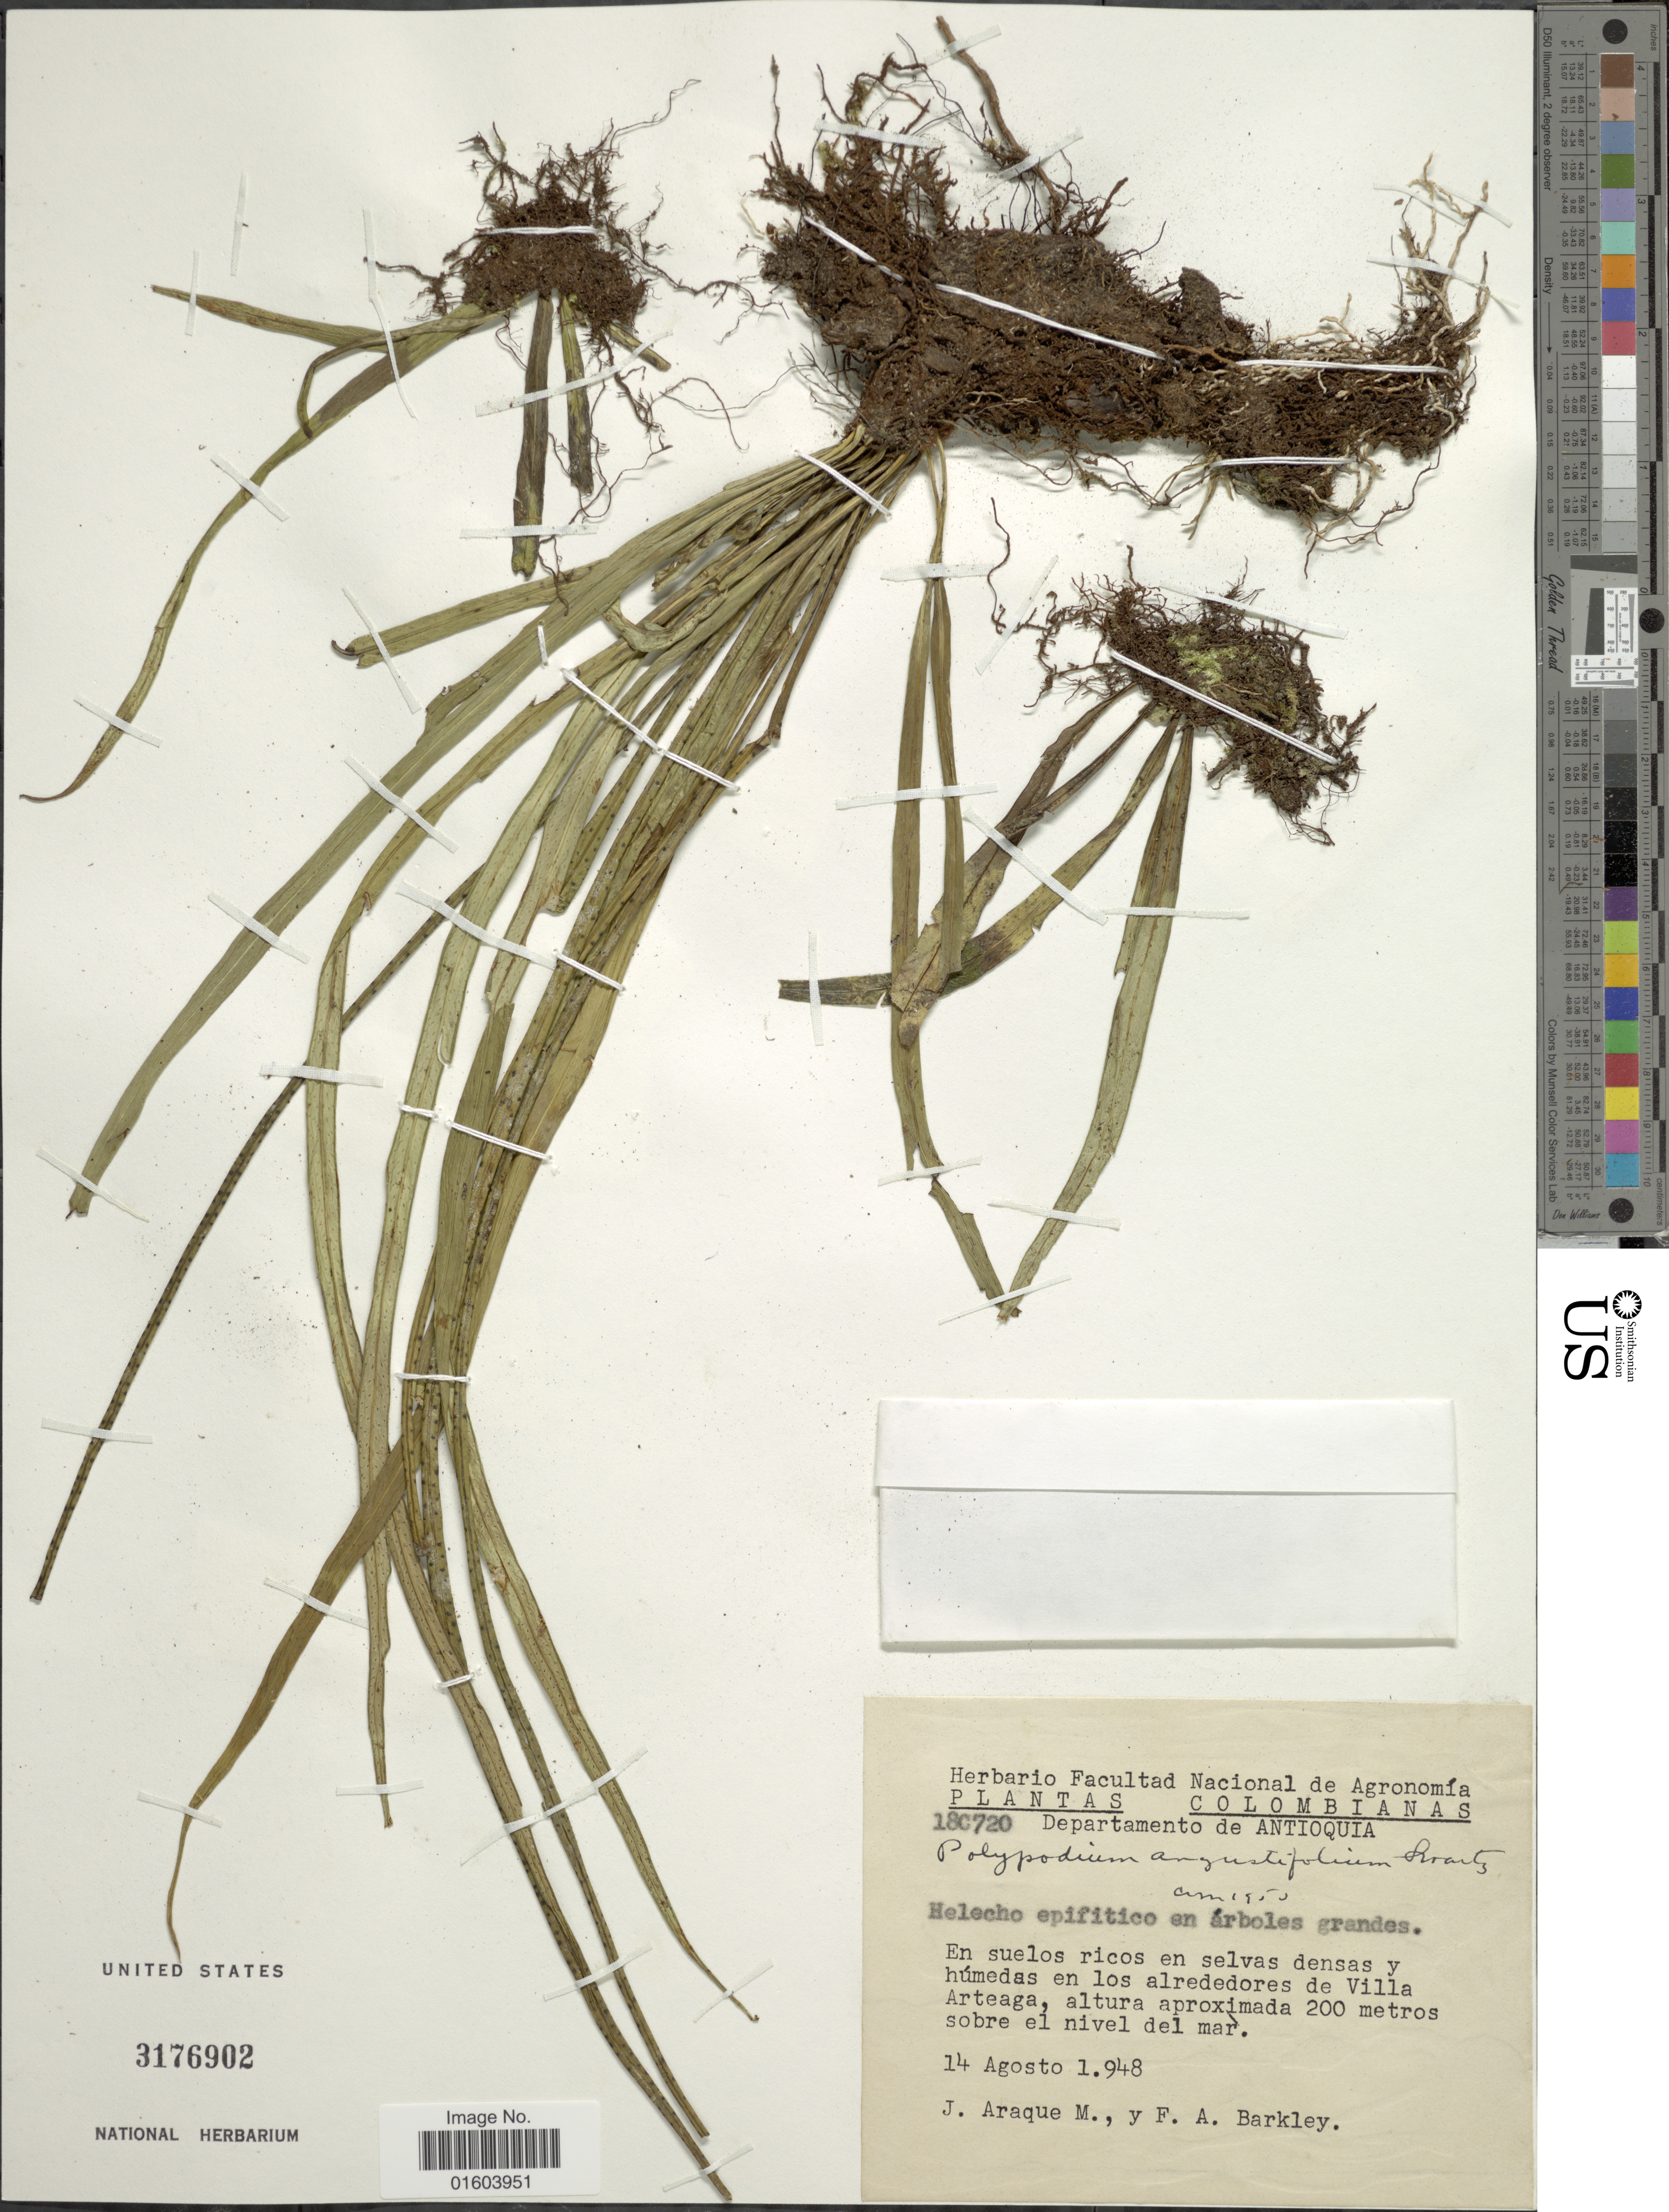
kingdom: Plantae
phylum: Tracheophyta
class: Polypodiopsida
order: Polypodiales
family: Polypodiaceae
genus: Campyloneurum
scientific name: Campyloneurum angustifolium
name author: (Sw.) Fée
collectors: J. Araque Molina & F. A. Barkley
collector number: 18c720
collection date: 1948-08-14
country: Colombia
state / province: Antioquia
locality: Departamento de Antioquio. en los alrededores de Villa Arteaga.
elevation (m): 200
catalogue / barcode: US 3176902